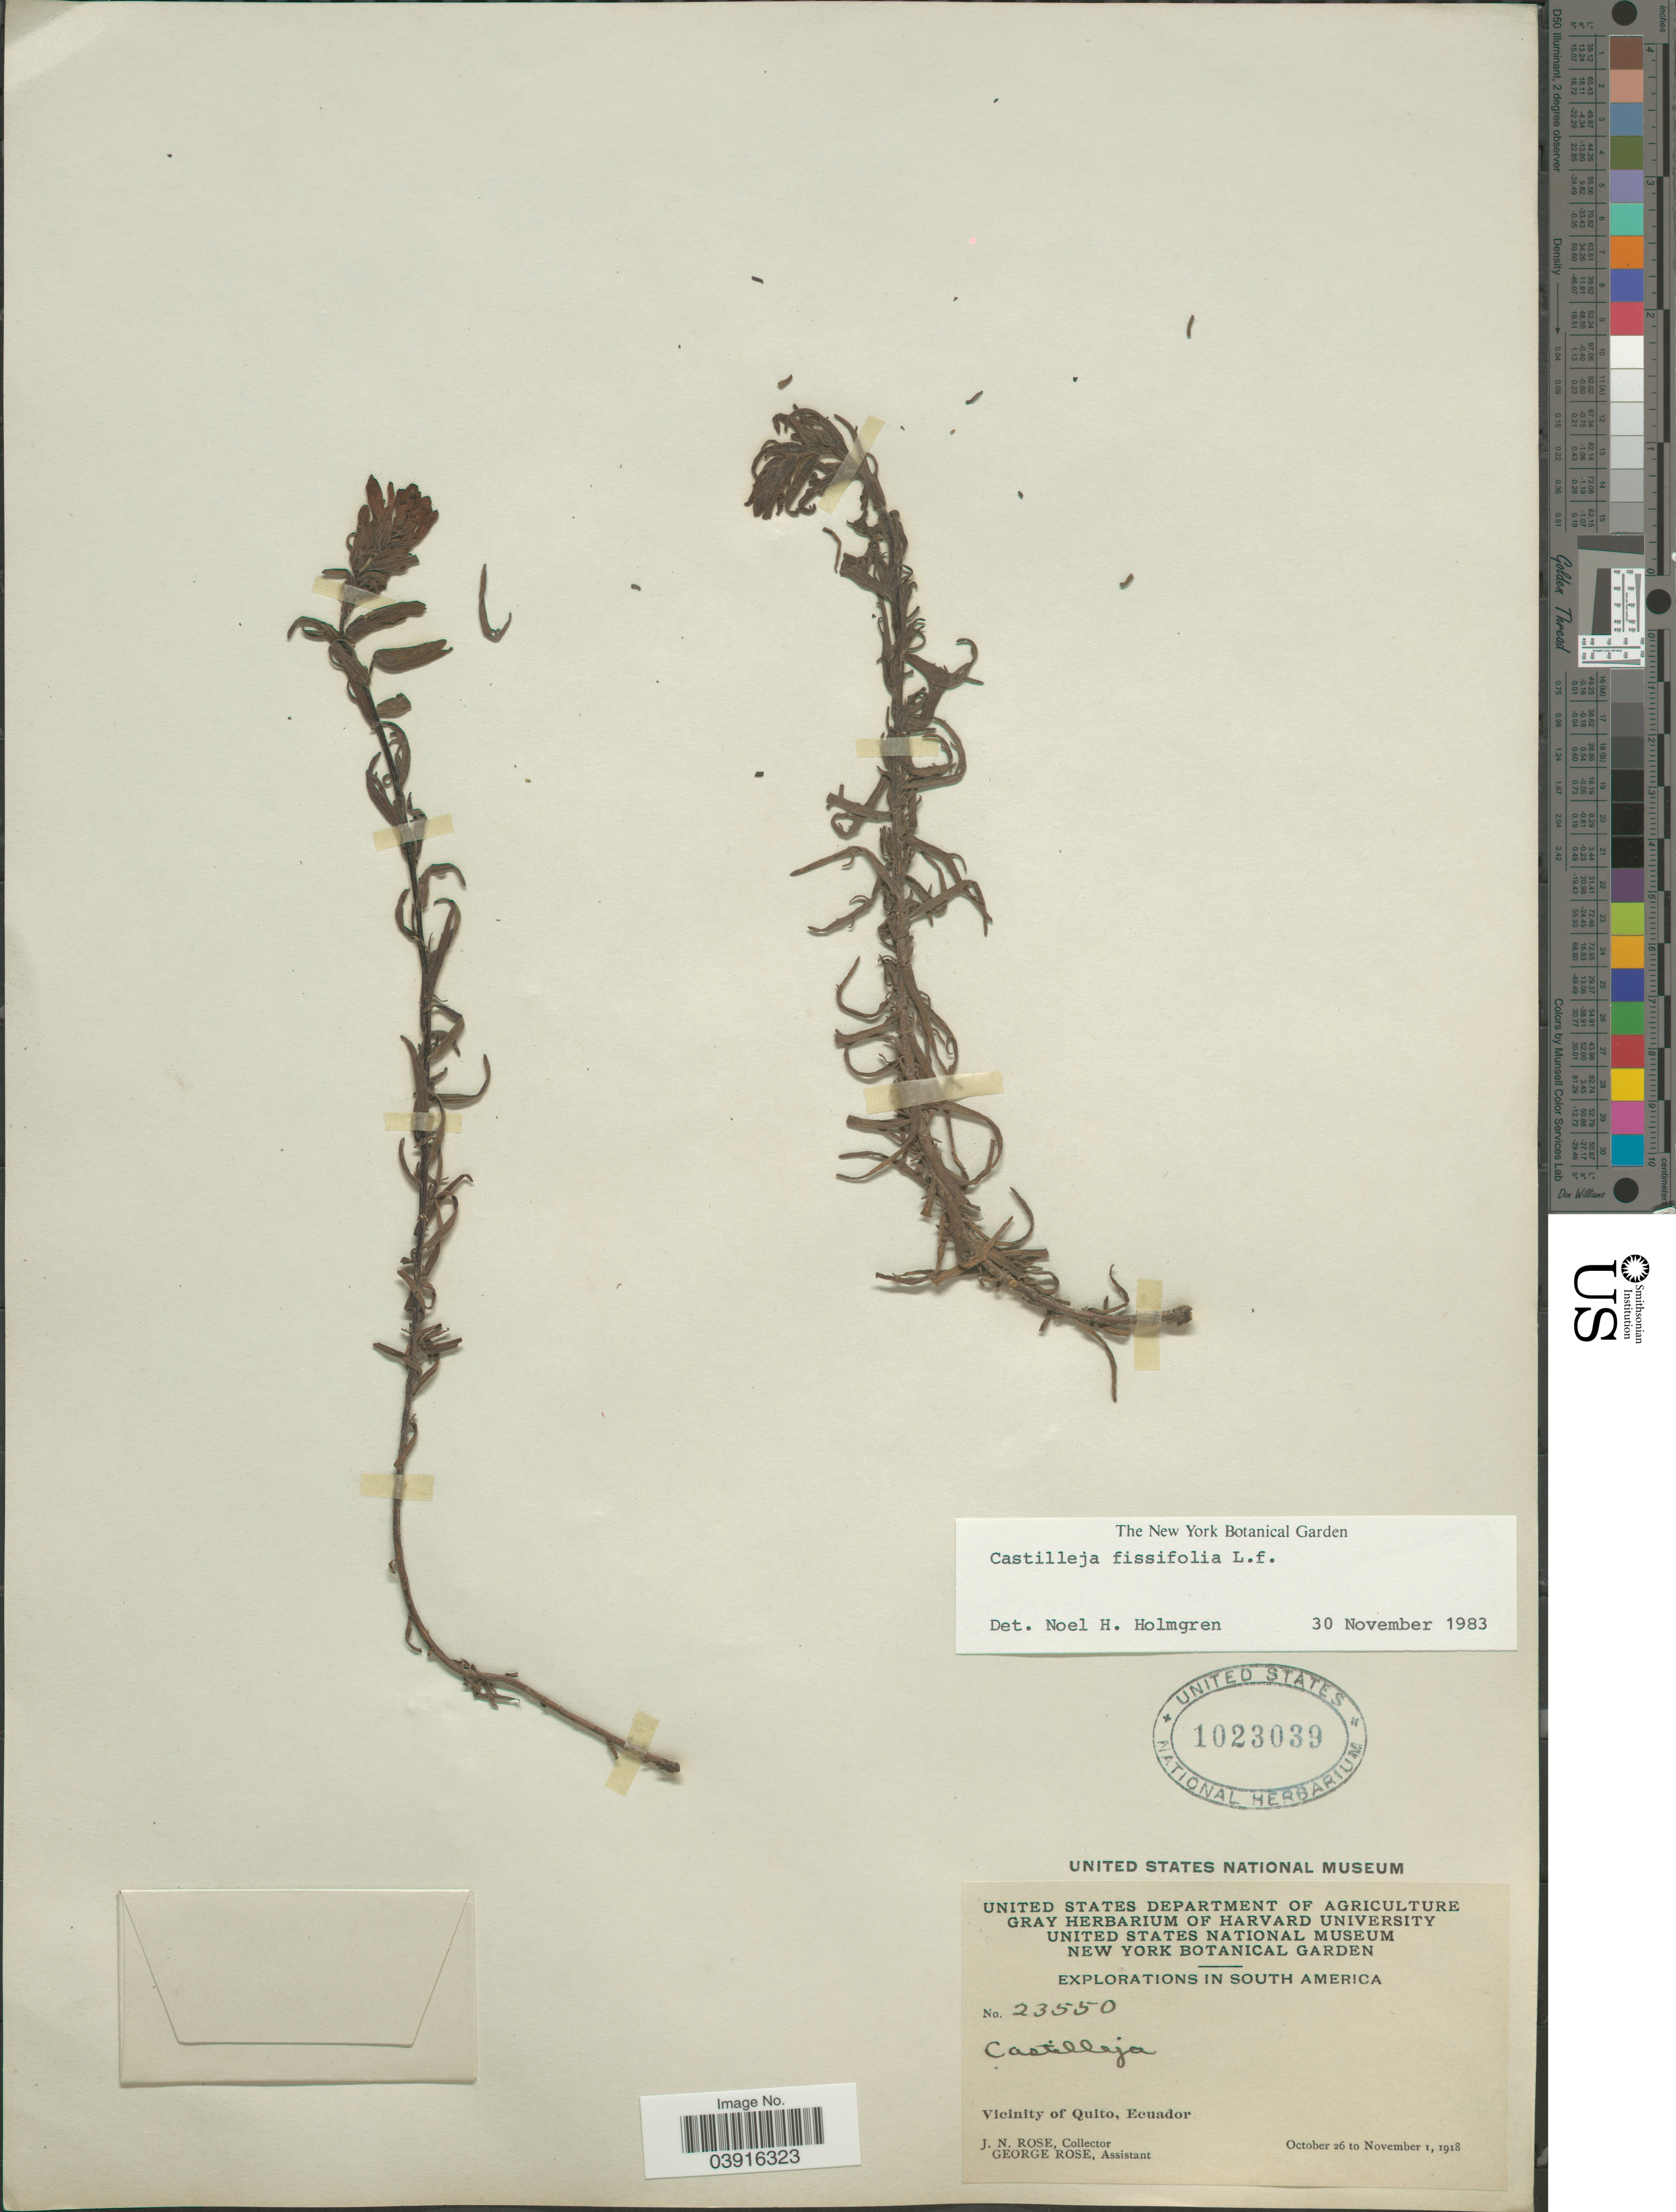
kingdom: Plantae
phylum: Tracheophyta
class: Magnoliopsida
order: Lamiales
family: Orobanchaceae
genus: Castilleja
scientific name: Castilleja fissifolia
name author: L. f.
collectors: J. N. Rose & G. Rose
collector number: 23550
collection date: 1918-10-26/1918-11-01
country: Ecuador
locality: Vicinity of Quito.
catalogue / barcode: US 1023039